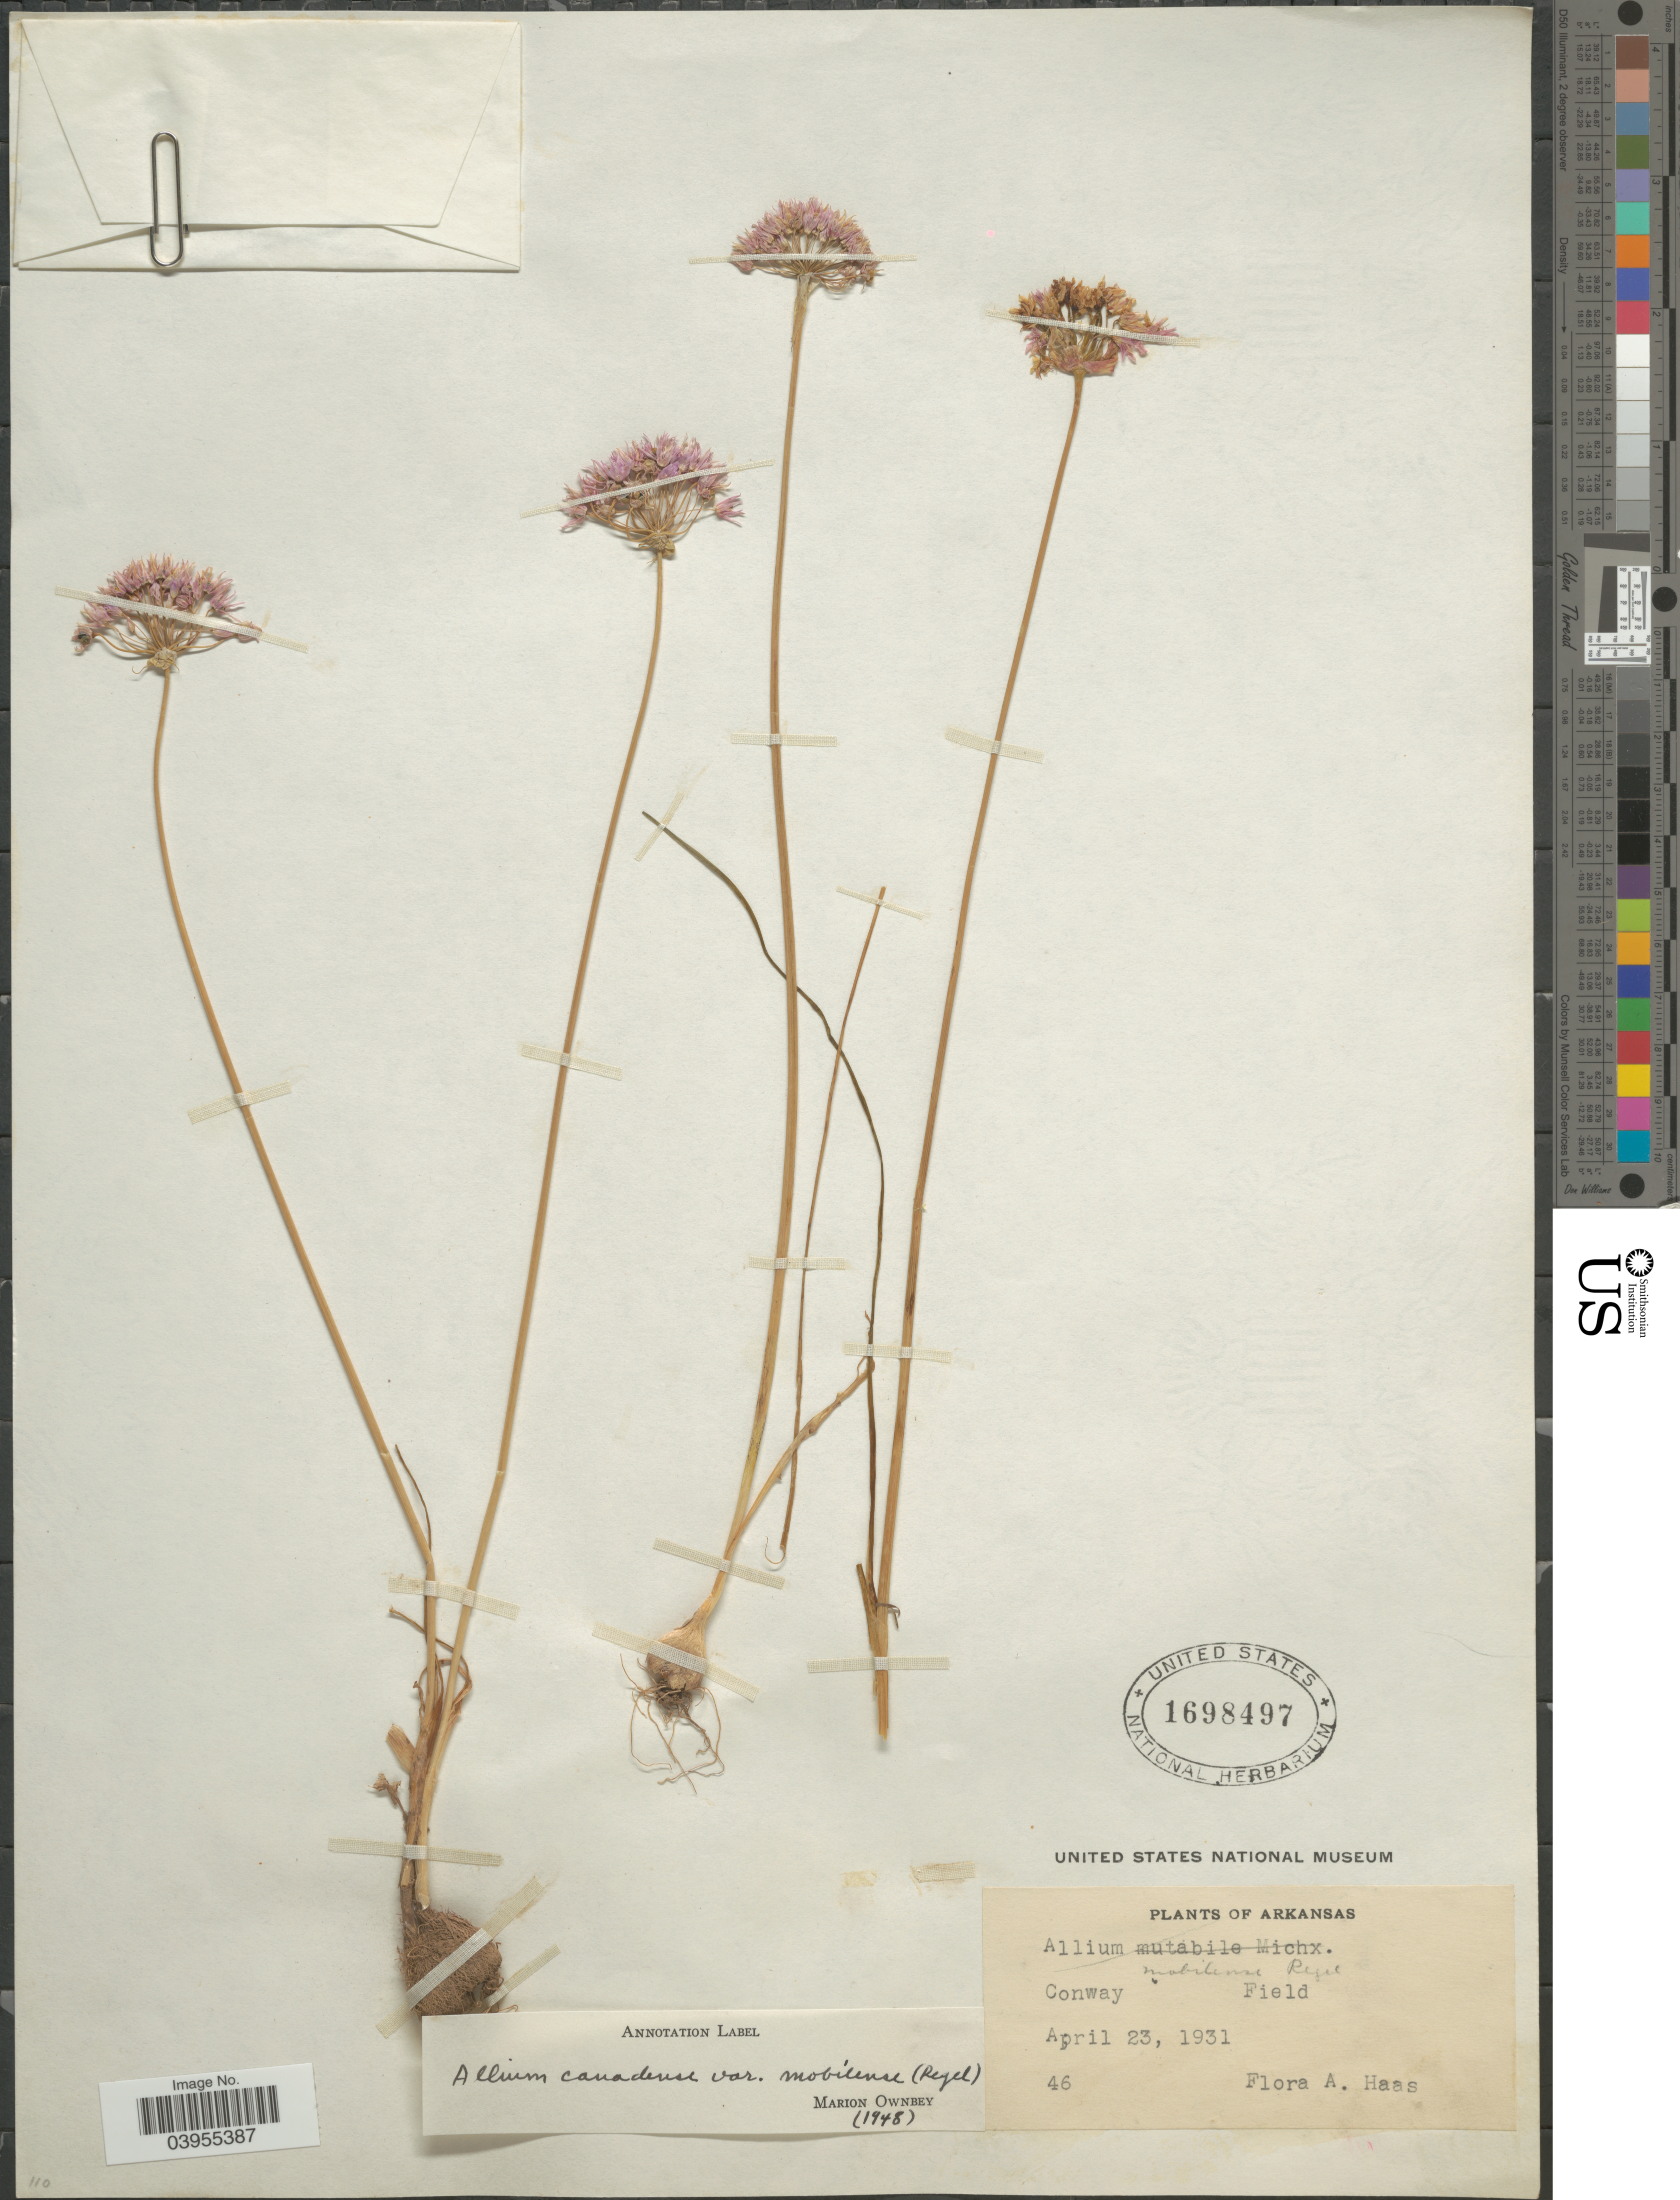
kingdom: Plantae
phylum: Tracheophyta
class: Liliopsida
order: Asparagales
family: Amaryllidaceae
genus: Allium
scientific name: Allium canadense var. mobilense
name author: (Regel) Traub & Ownbey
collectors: A. Haas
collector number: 46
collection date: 1931-04-23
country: United States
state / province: Arkansas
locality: Conway. Field.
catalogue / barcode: US 1698497